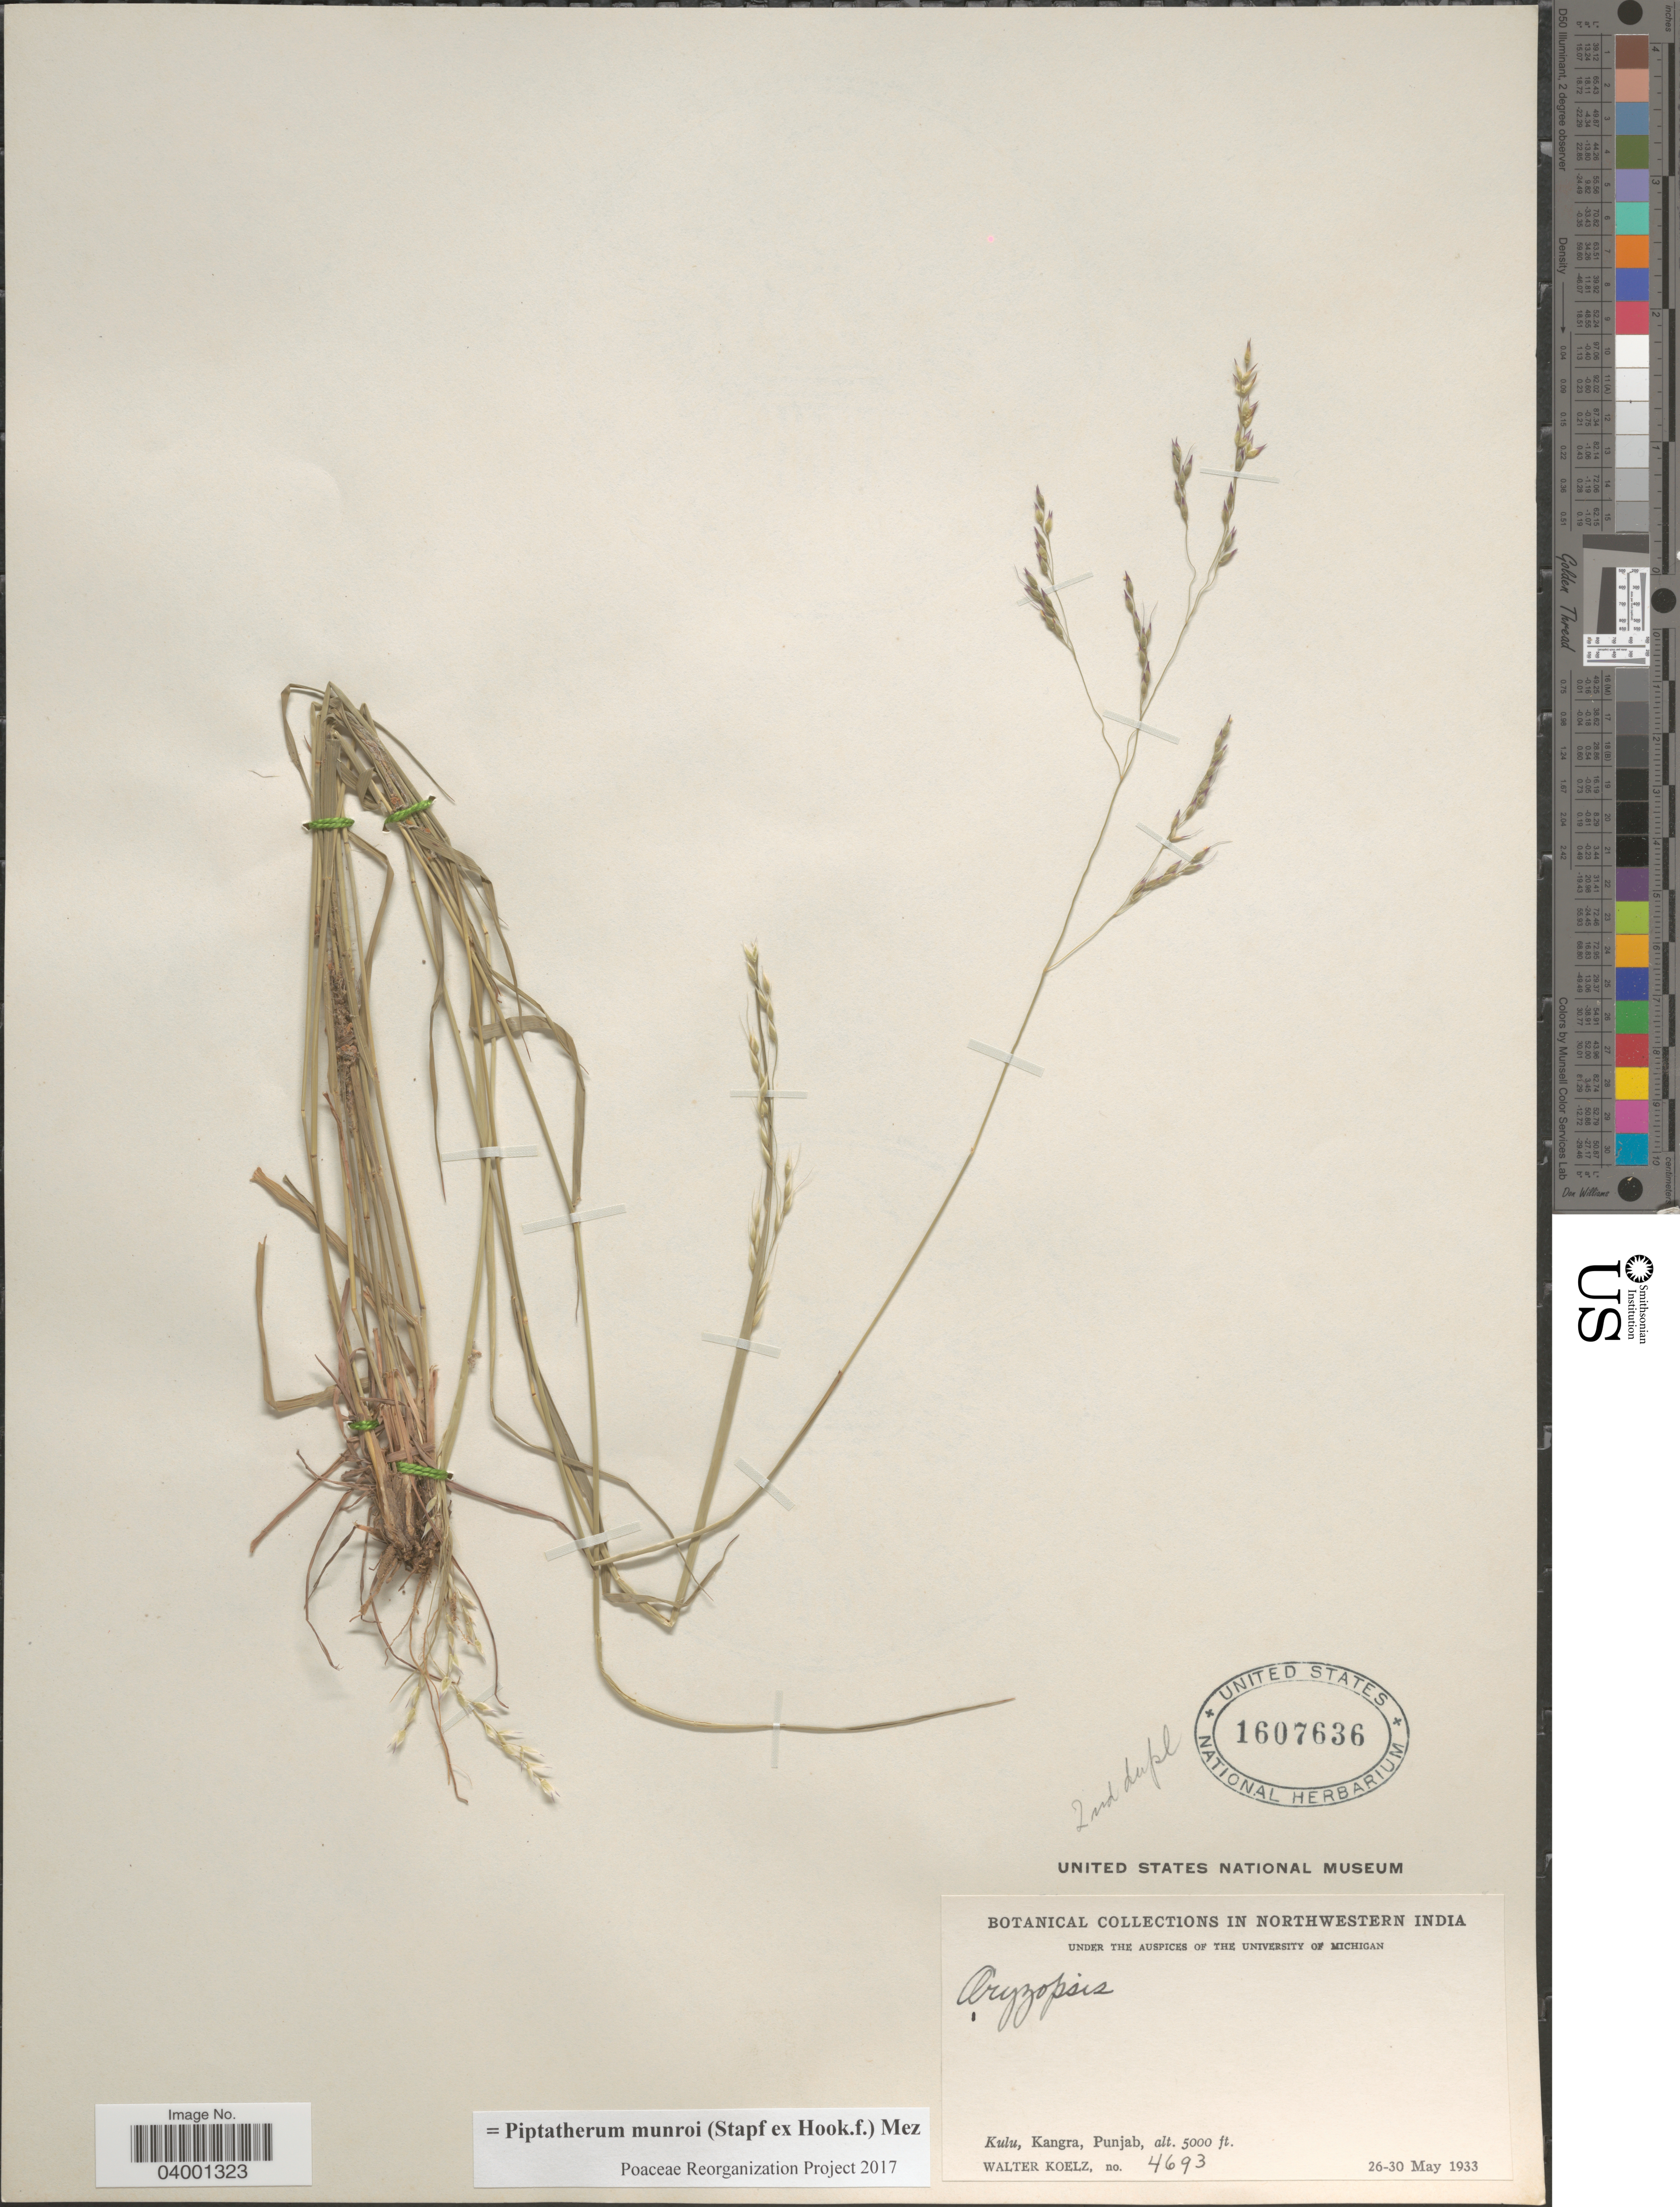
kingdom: Plantae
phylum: Tracheophyta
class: Liliopsida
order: Poales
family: Poaceae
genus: Piptatherum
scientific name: Piptatherum munroi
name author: (Stapf) Mez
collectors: W. N. Koelz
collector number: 4693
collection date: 1933-05-26/1933-05-30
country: India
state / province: Punjab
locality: In Northwestern India. Kulu, Kangra.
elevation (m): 1524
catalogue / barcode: US 1607636